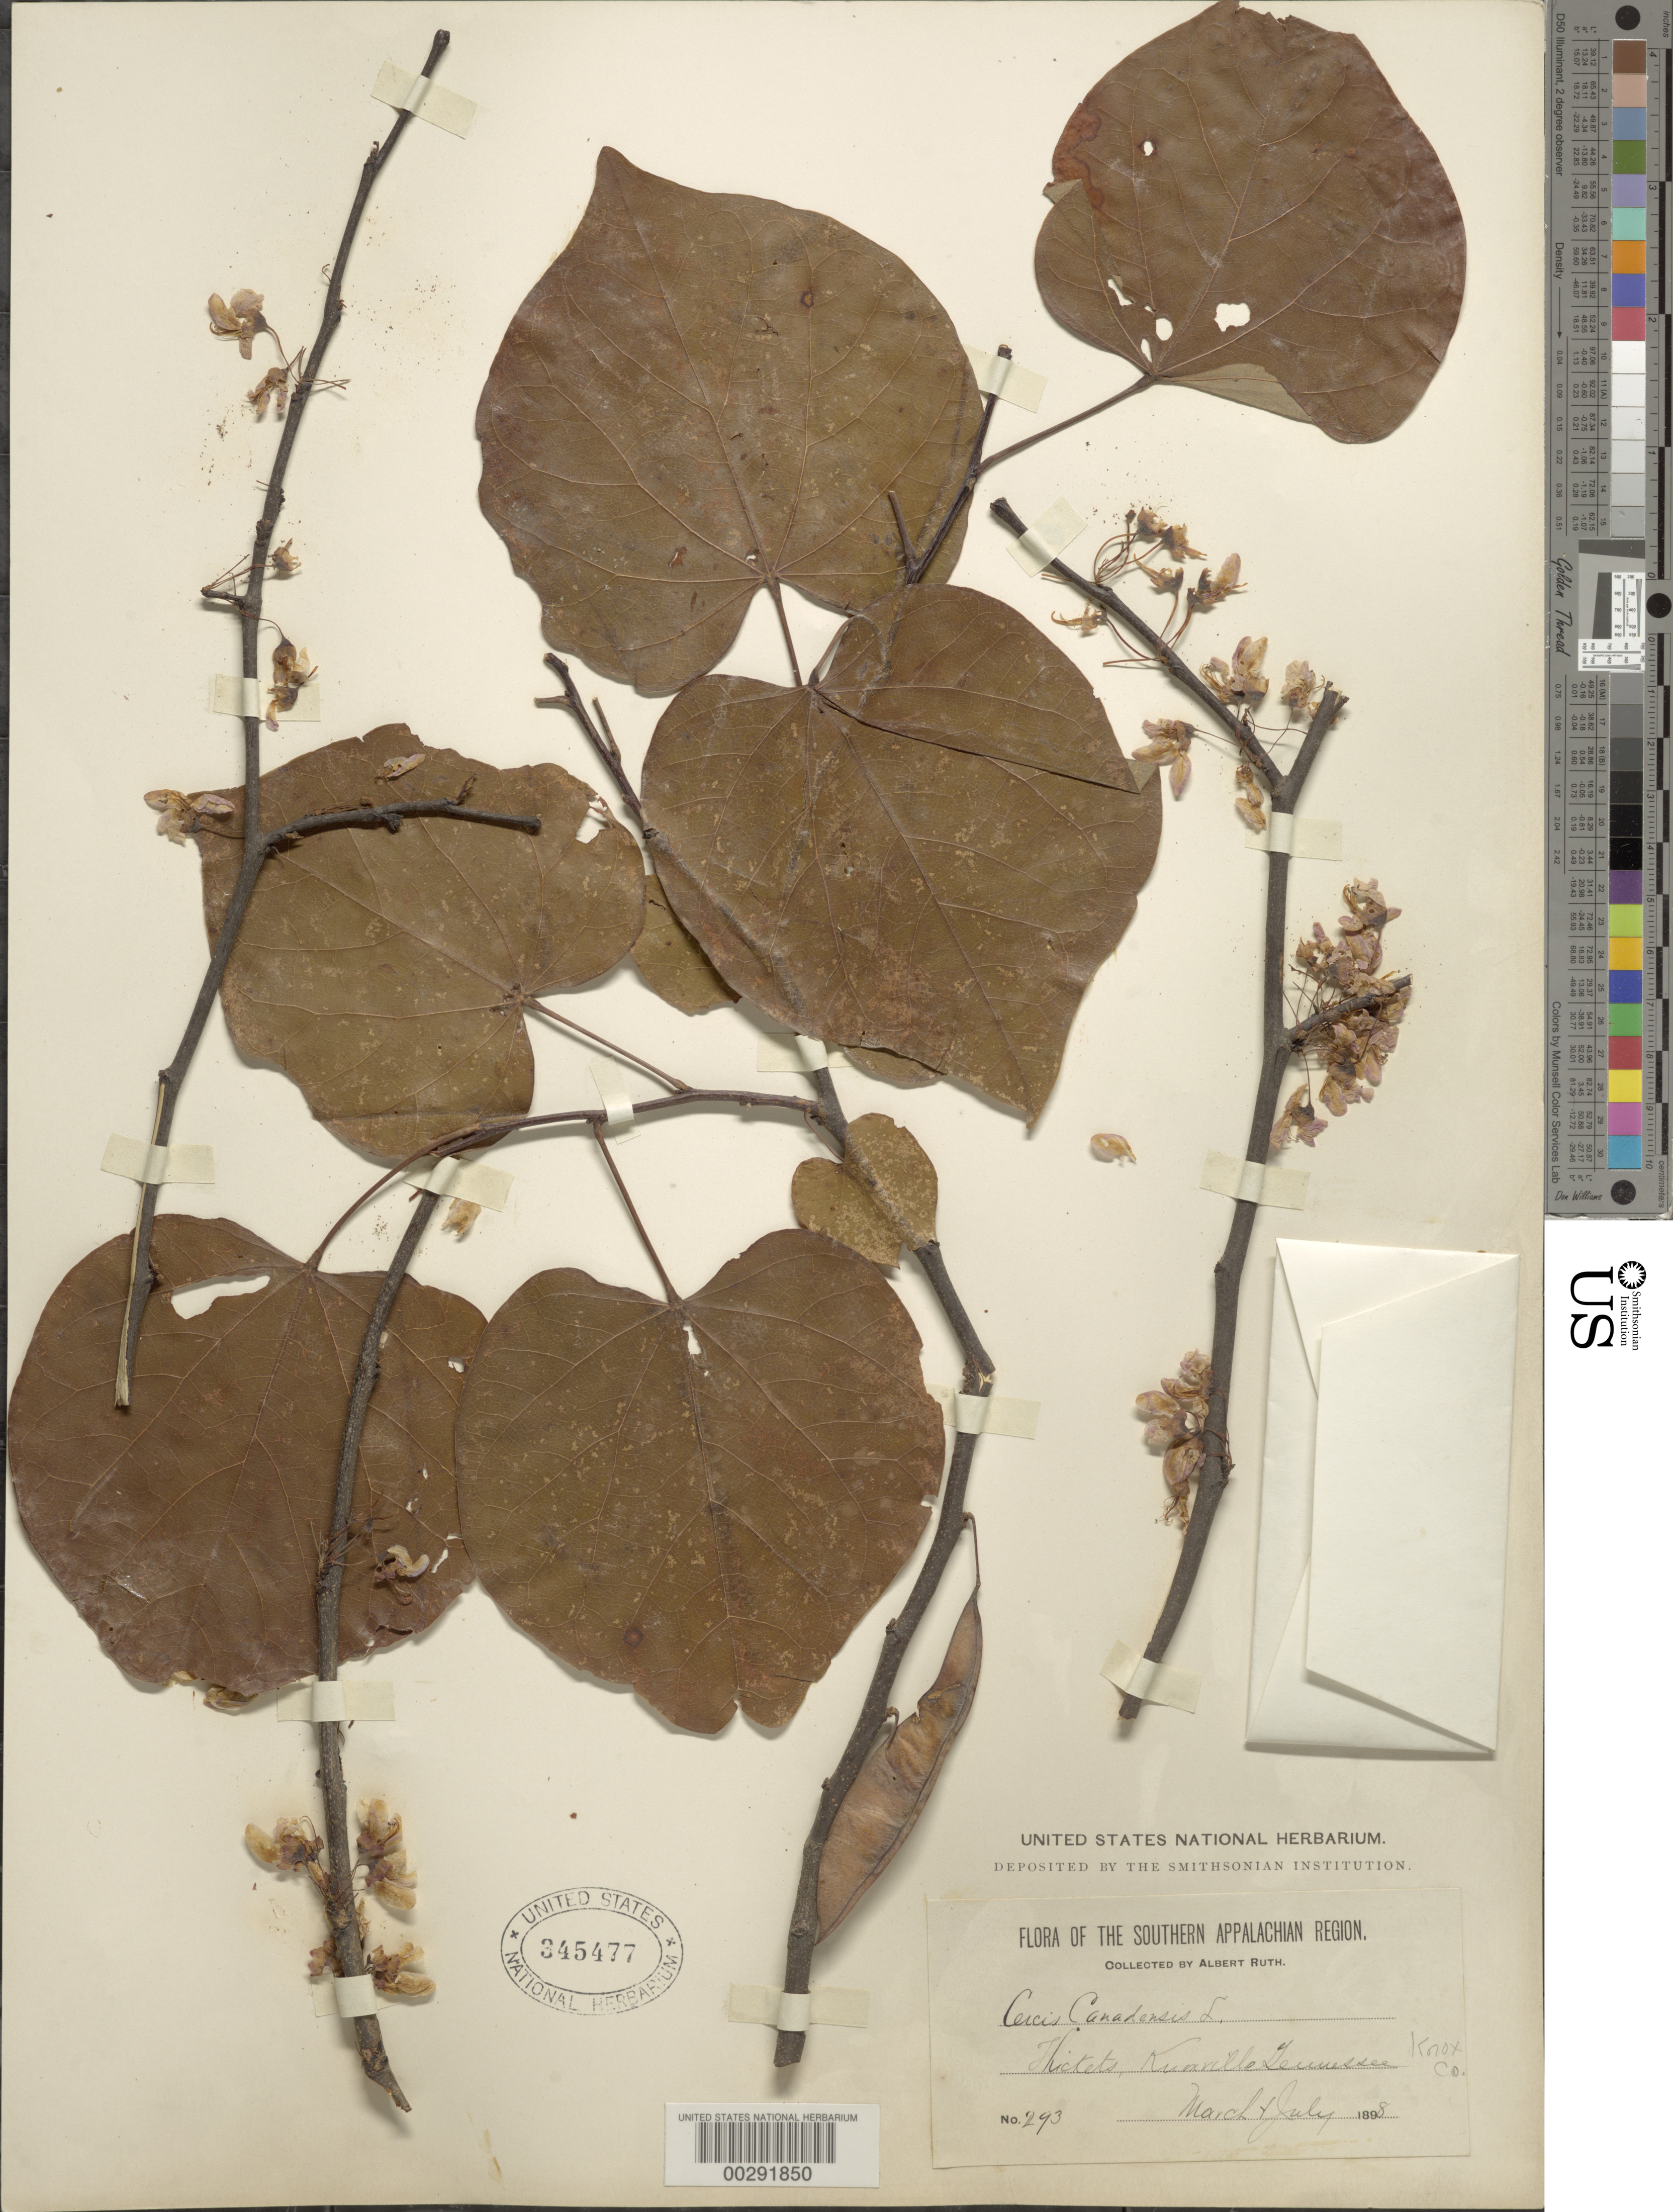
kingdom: Plantae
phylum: Tracheophyta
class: Magnoliopsida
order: Fabales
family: Fabaceae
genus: Cercis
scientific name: Cercis canadensis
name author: L.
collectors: A. Ruth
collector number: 293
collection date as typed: Mar 1898 and -- Jul 1898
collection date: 1898-03,1898-07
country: United States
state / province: Tennessee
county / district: Knox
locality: Knoxville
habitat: Thickets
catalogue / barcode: US 345477